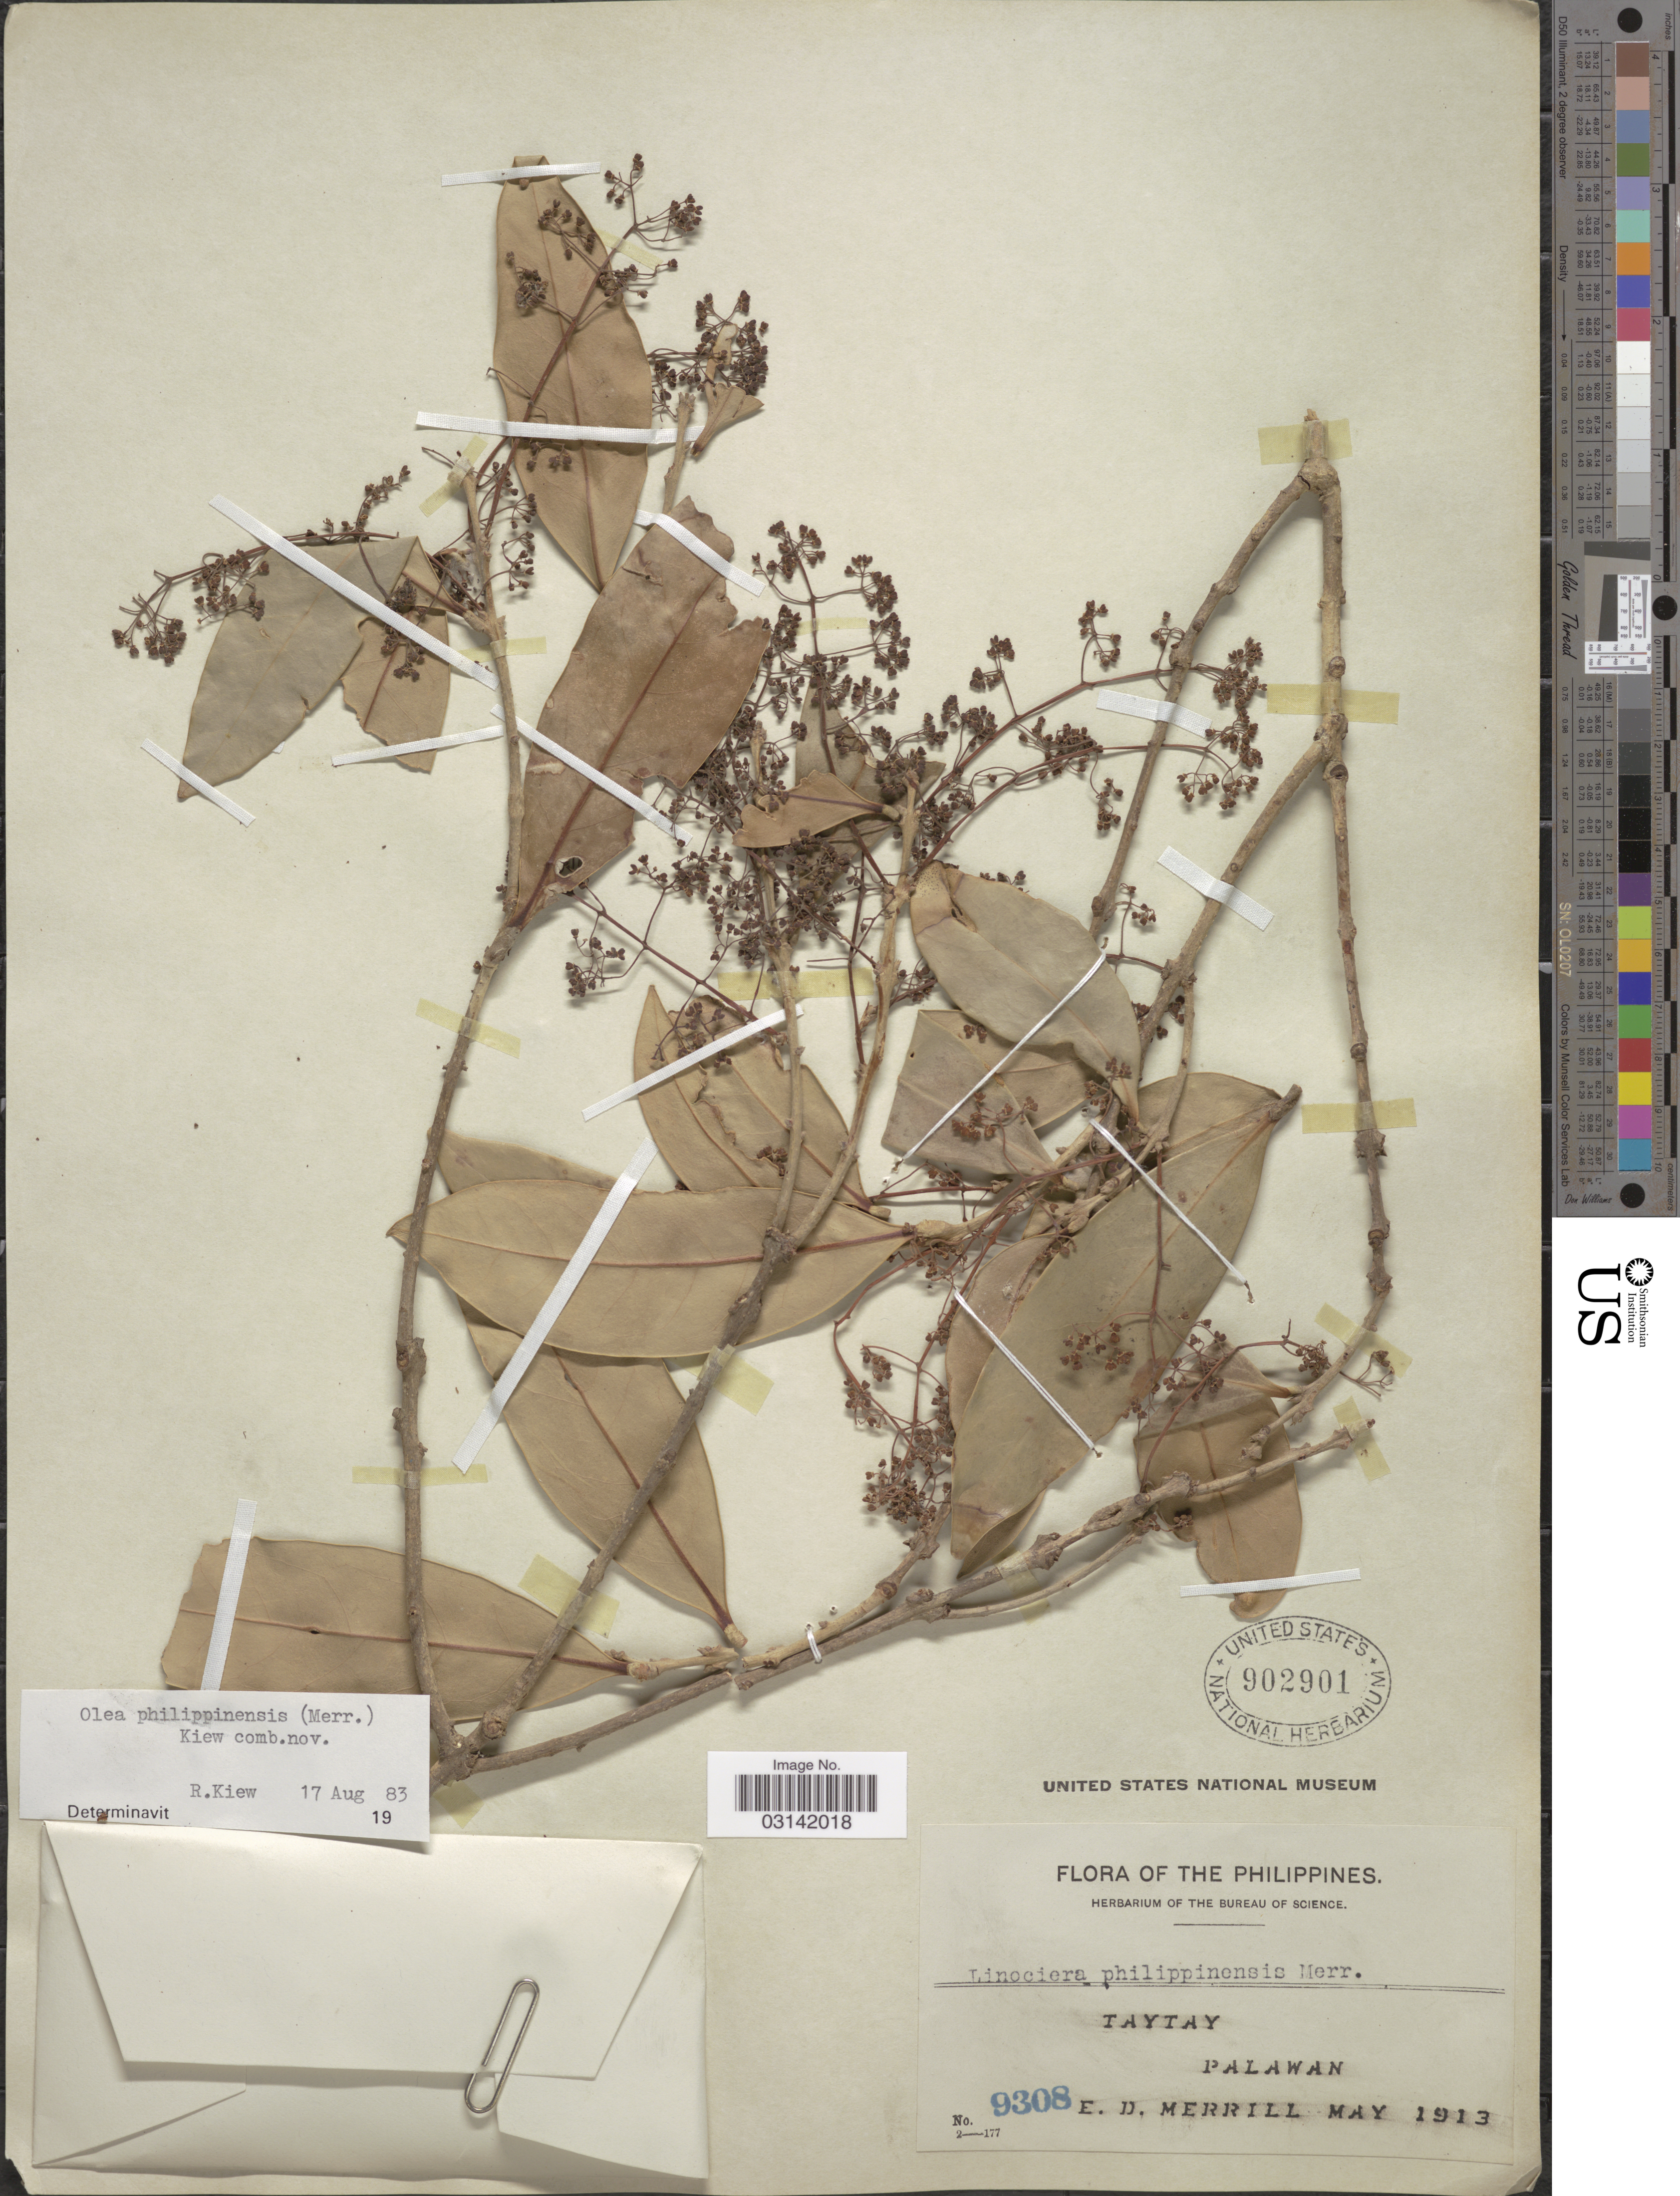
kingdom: Plantae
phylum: Tracheophyta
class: Magnoliopsida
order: Lamiales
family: Oleaceae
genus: Tetrapilus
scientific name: Tetrapilus borneensis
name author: (Boerl.) de Juana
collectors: E. D. Merrill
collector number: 9308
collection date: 1913-05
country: Philippines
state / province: Mimaropa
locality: Taytay, Palawan.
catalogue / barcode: US 902901